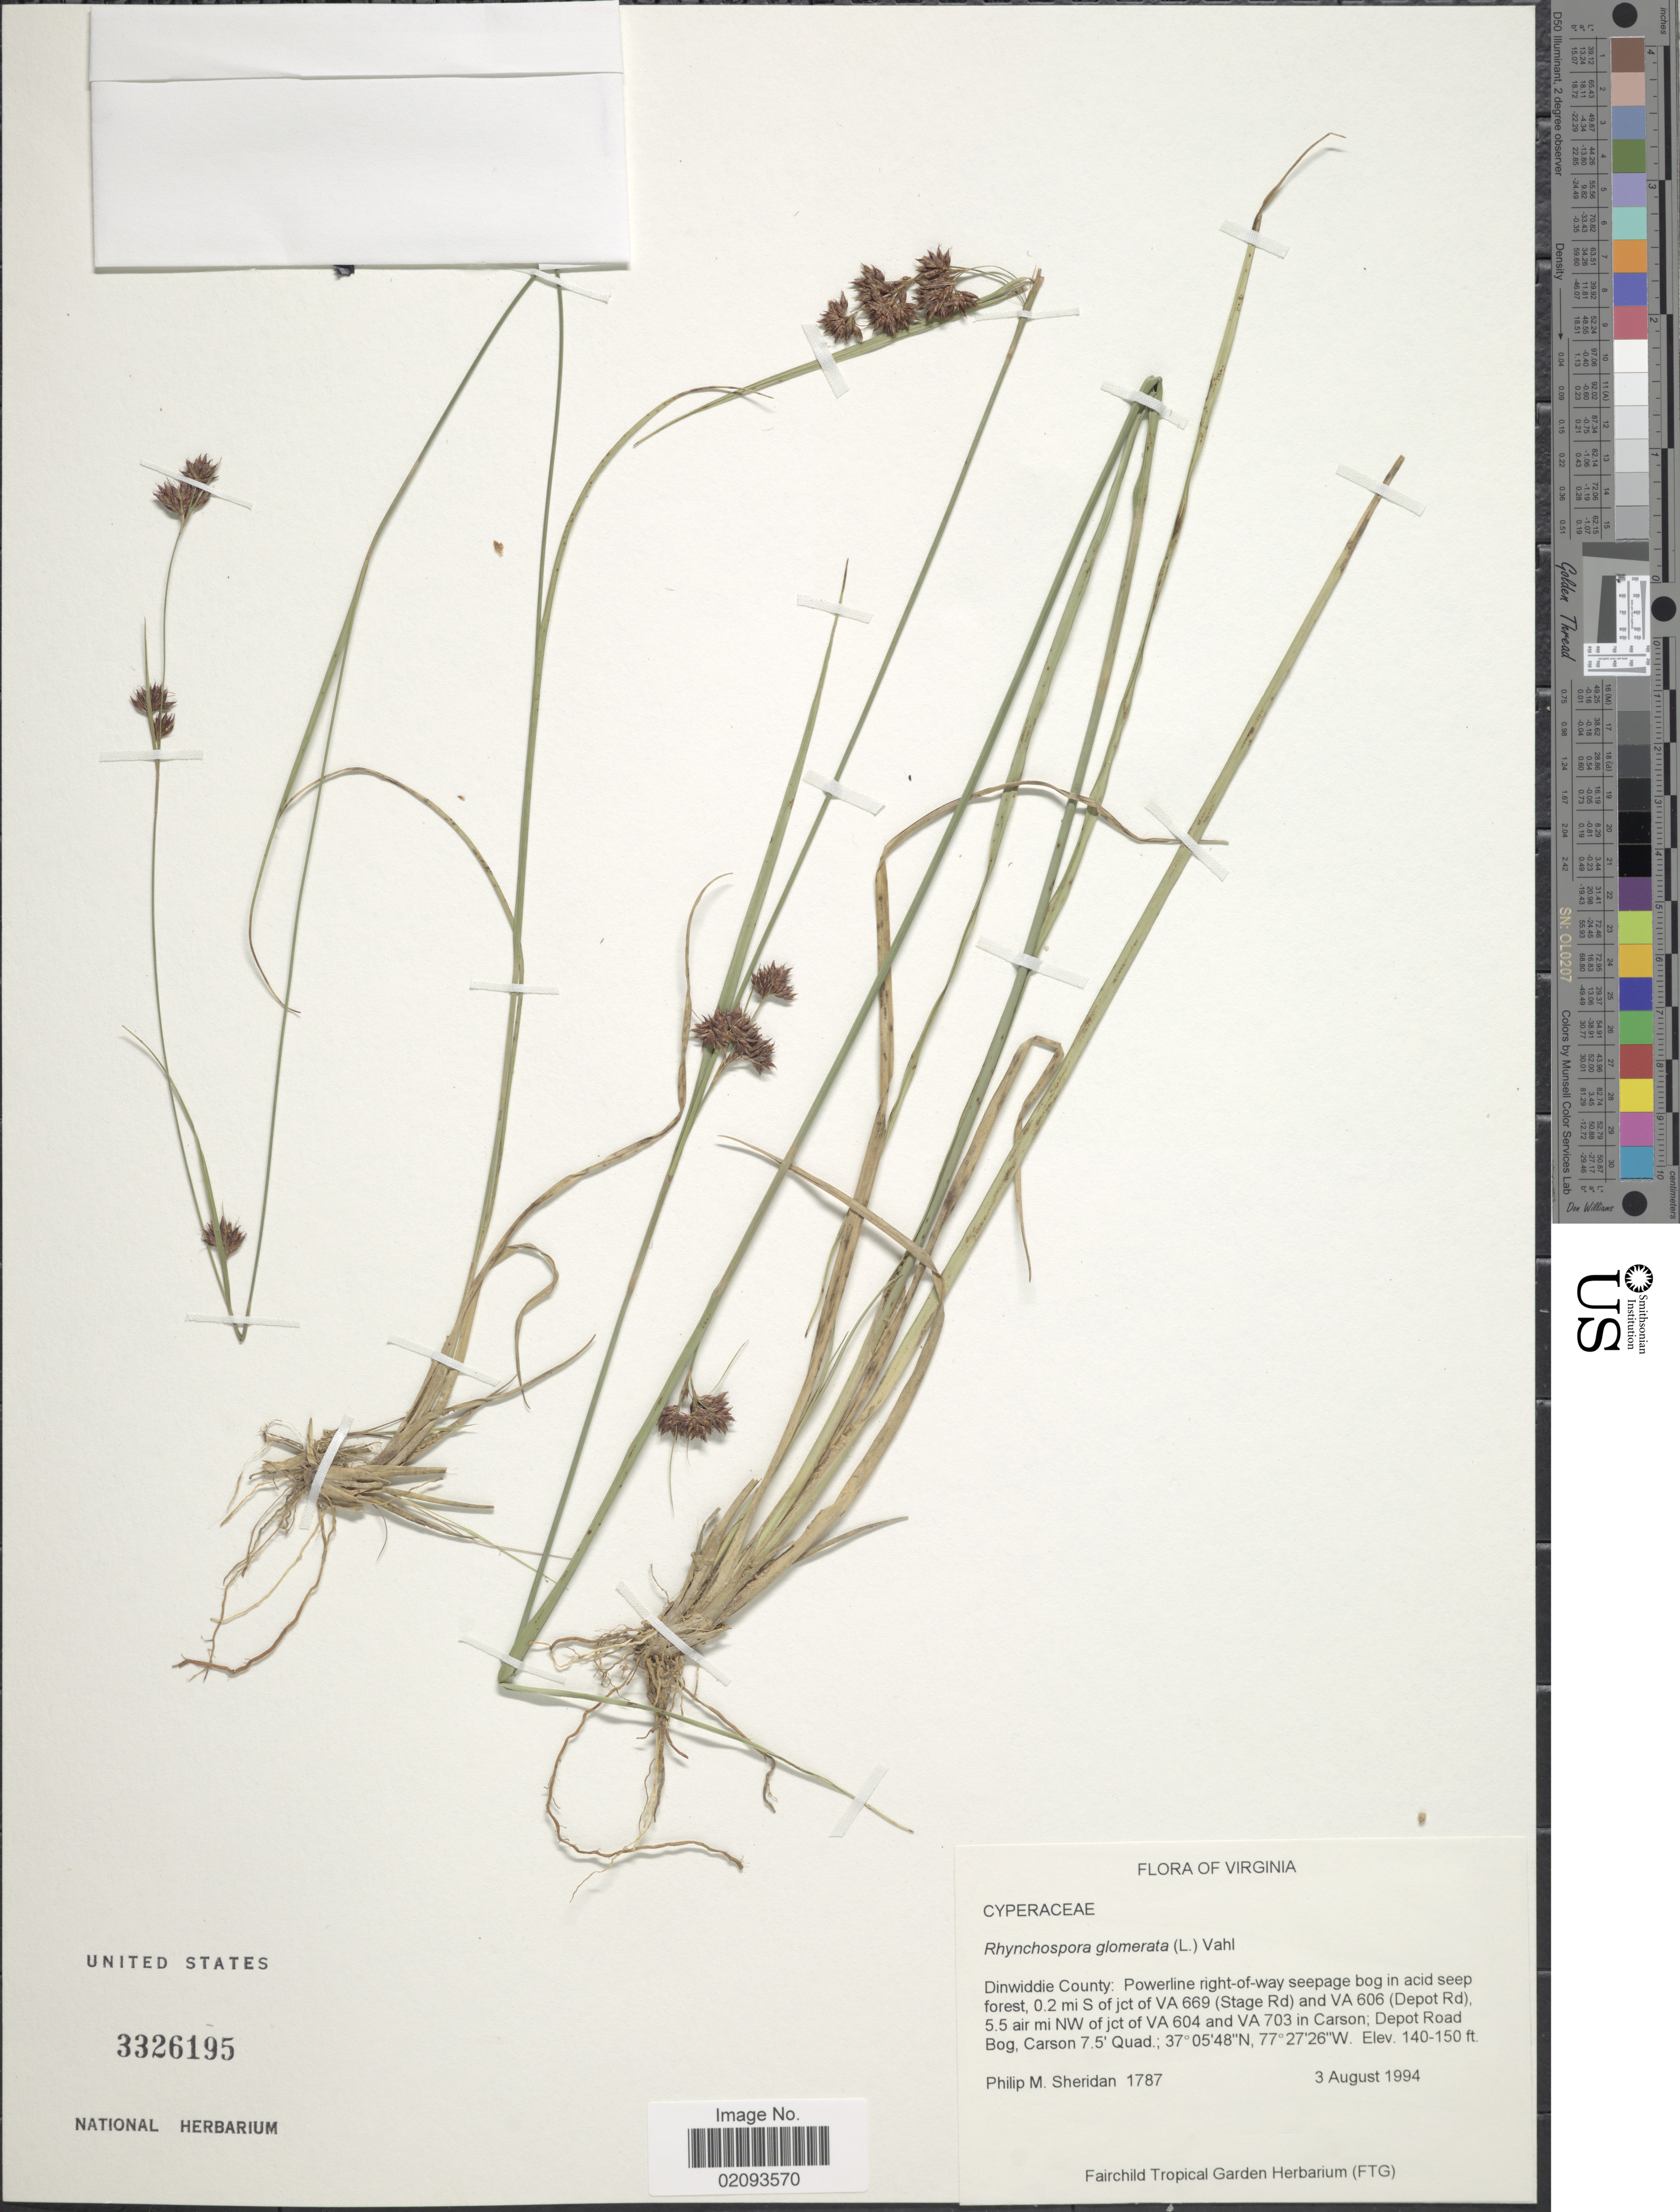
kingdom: Plantae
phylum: Tracheophyta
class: Liliopsida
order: Poales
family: Cyperaceae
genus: Rhynchospora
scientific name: Rhynchospora glomerata var. glomerata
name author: (L.) Vahl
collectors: P. Sheridan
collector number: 1787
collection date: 1994-08-03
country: United States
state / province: Virginia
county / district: Dinwiddie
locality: Dinwiddie County, 0.2 mi S of jct of VA 669 (Stage Rd) and VA 606 (Depot Rd), 5.5 air mi NW of jct of VA 604 and VA 703 in Carson, Depot Road Bog, Carson 7.5' Quad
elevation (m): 43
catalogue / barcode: US 3326195